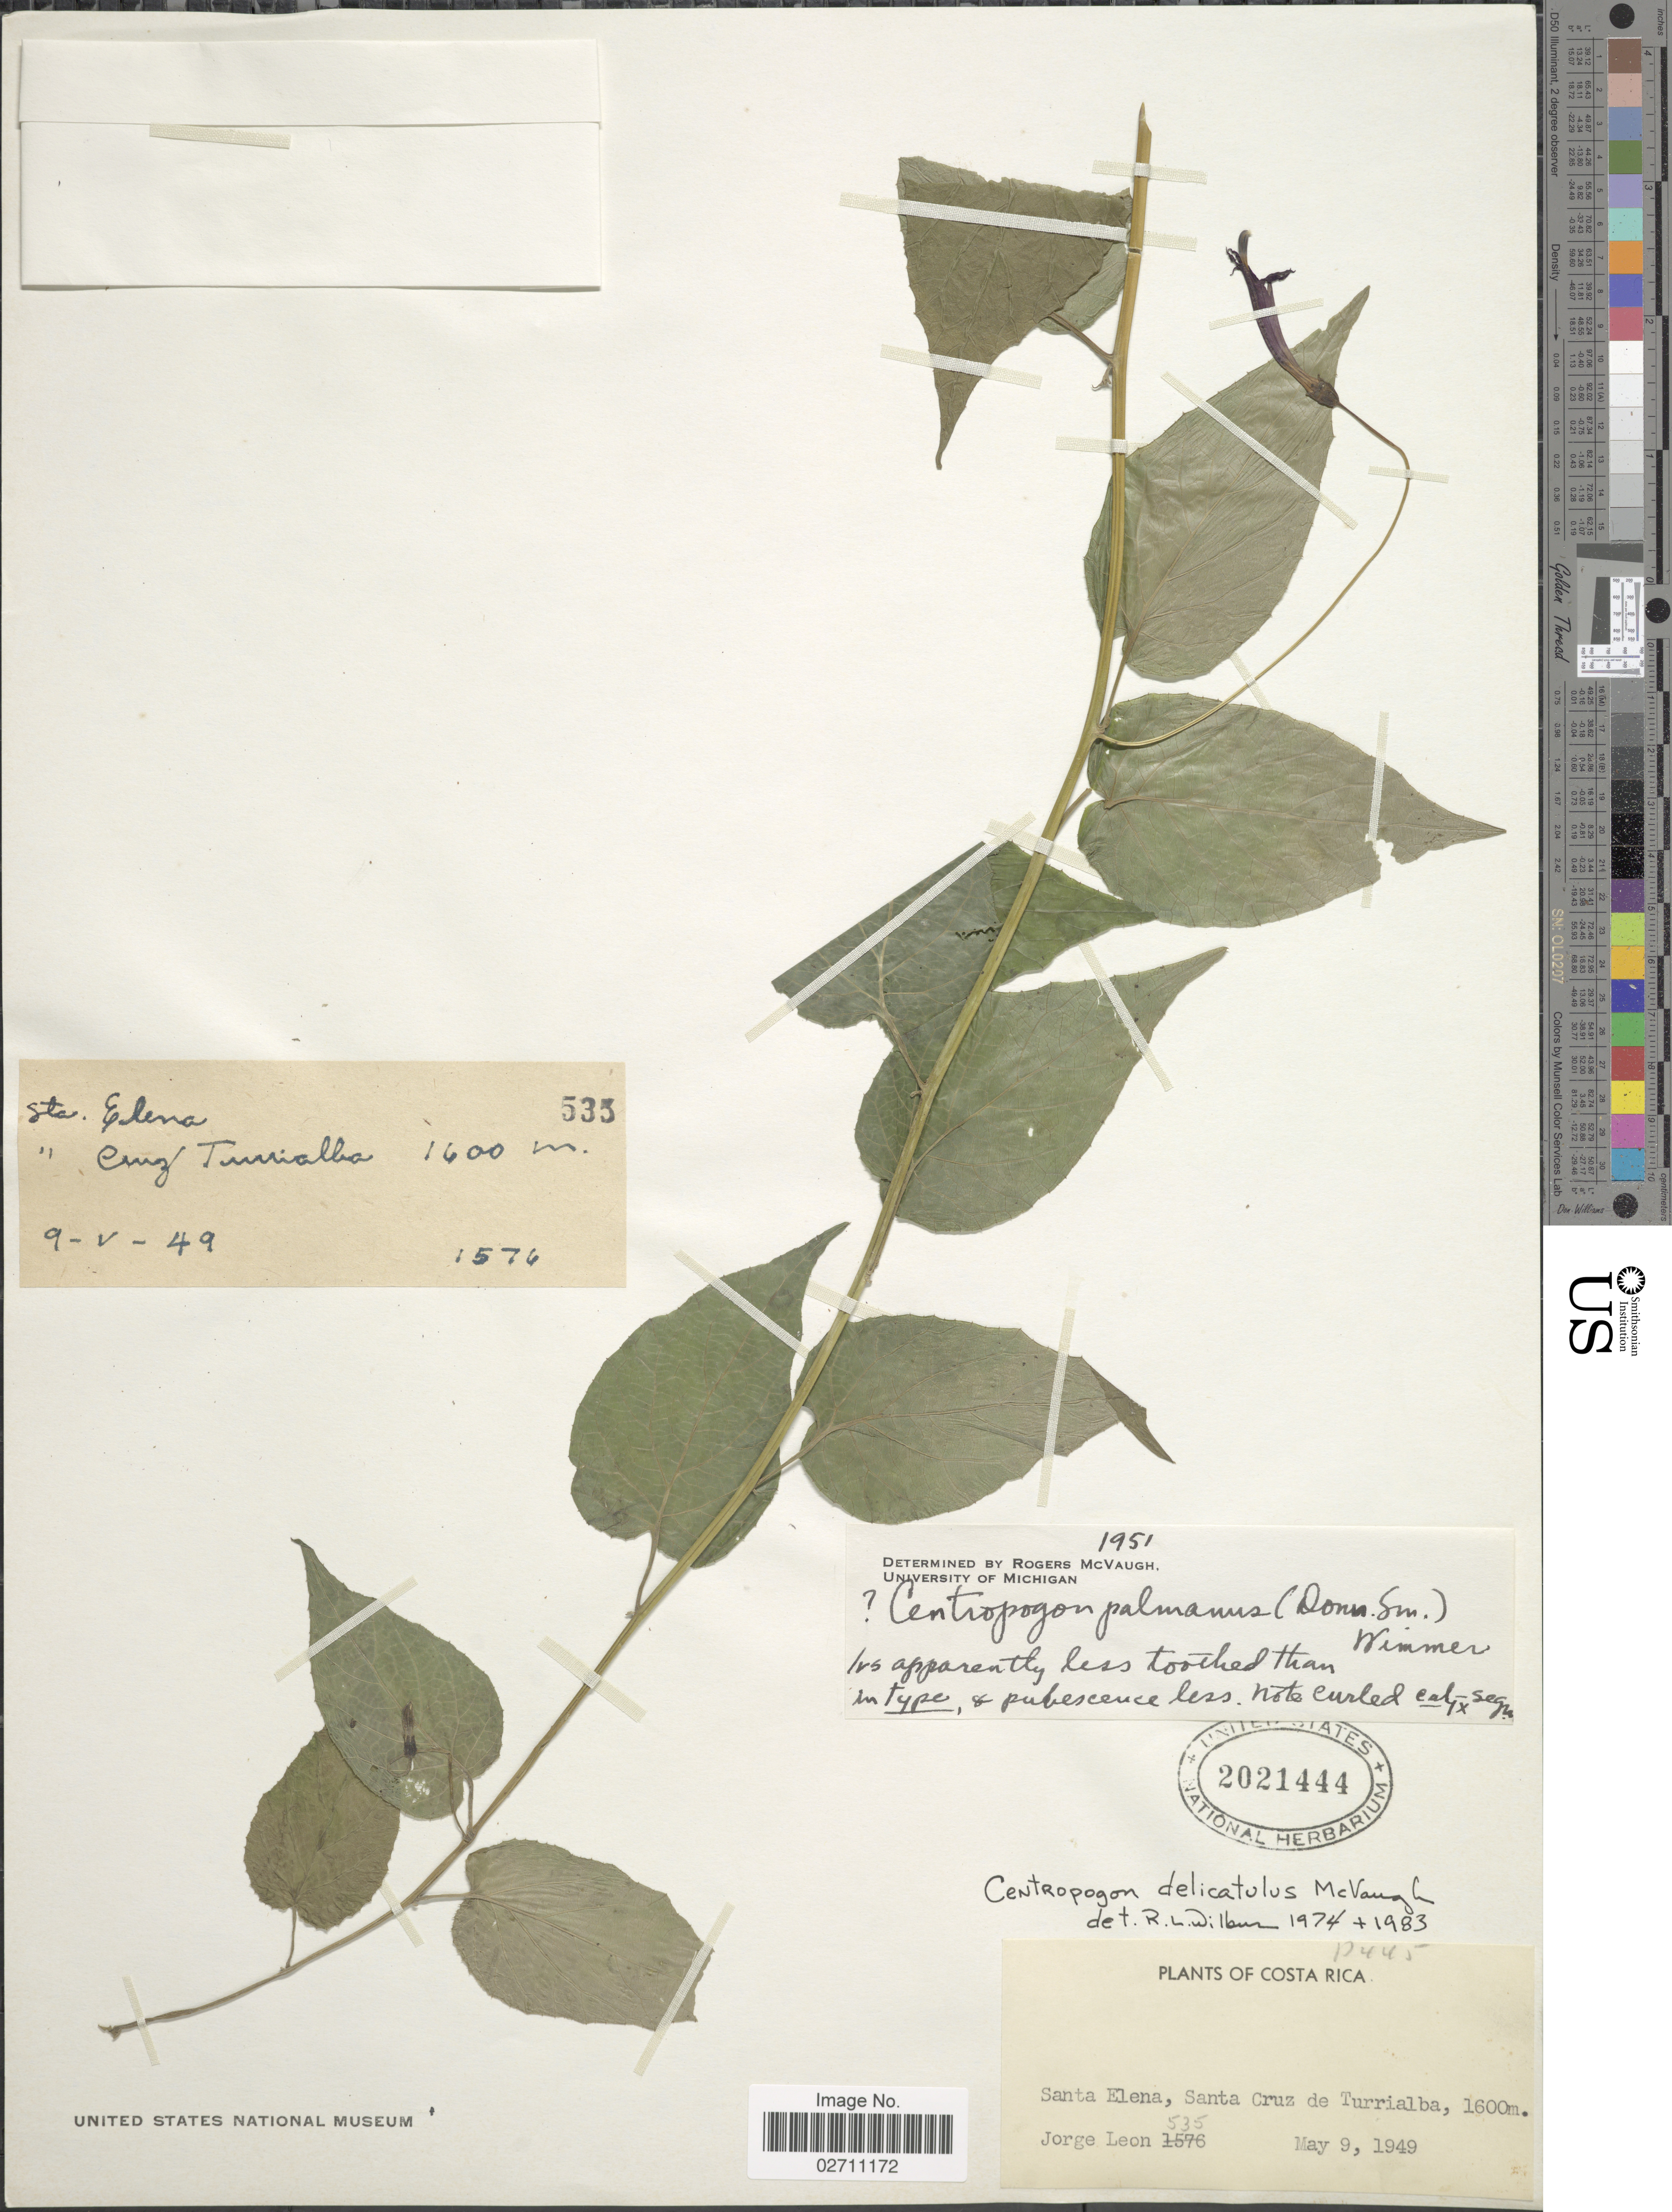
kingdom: Plantae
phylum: Tracheophyta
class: Magnoliopsida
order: Asterales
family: Campanulaceae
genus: Centropogon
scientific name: Centropogon delicatulus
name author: McVaugh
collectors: J. León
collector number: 535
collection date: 1949-05-09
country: Costa Rica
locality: Santa Elena, Santa Cruz de Turrialba.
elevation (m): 1600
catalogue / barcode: US 2021444